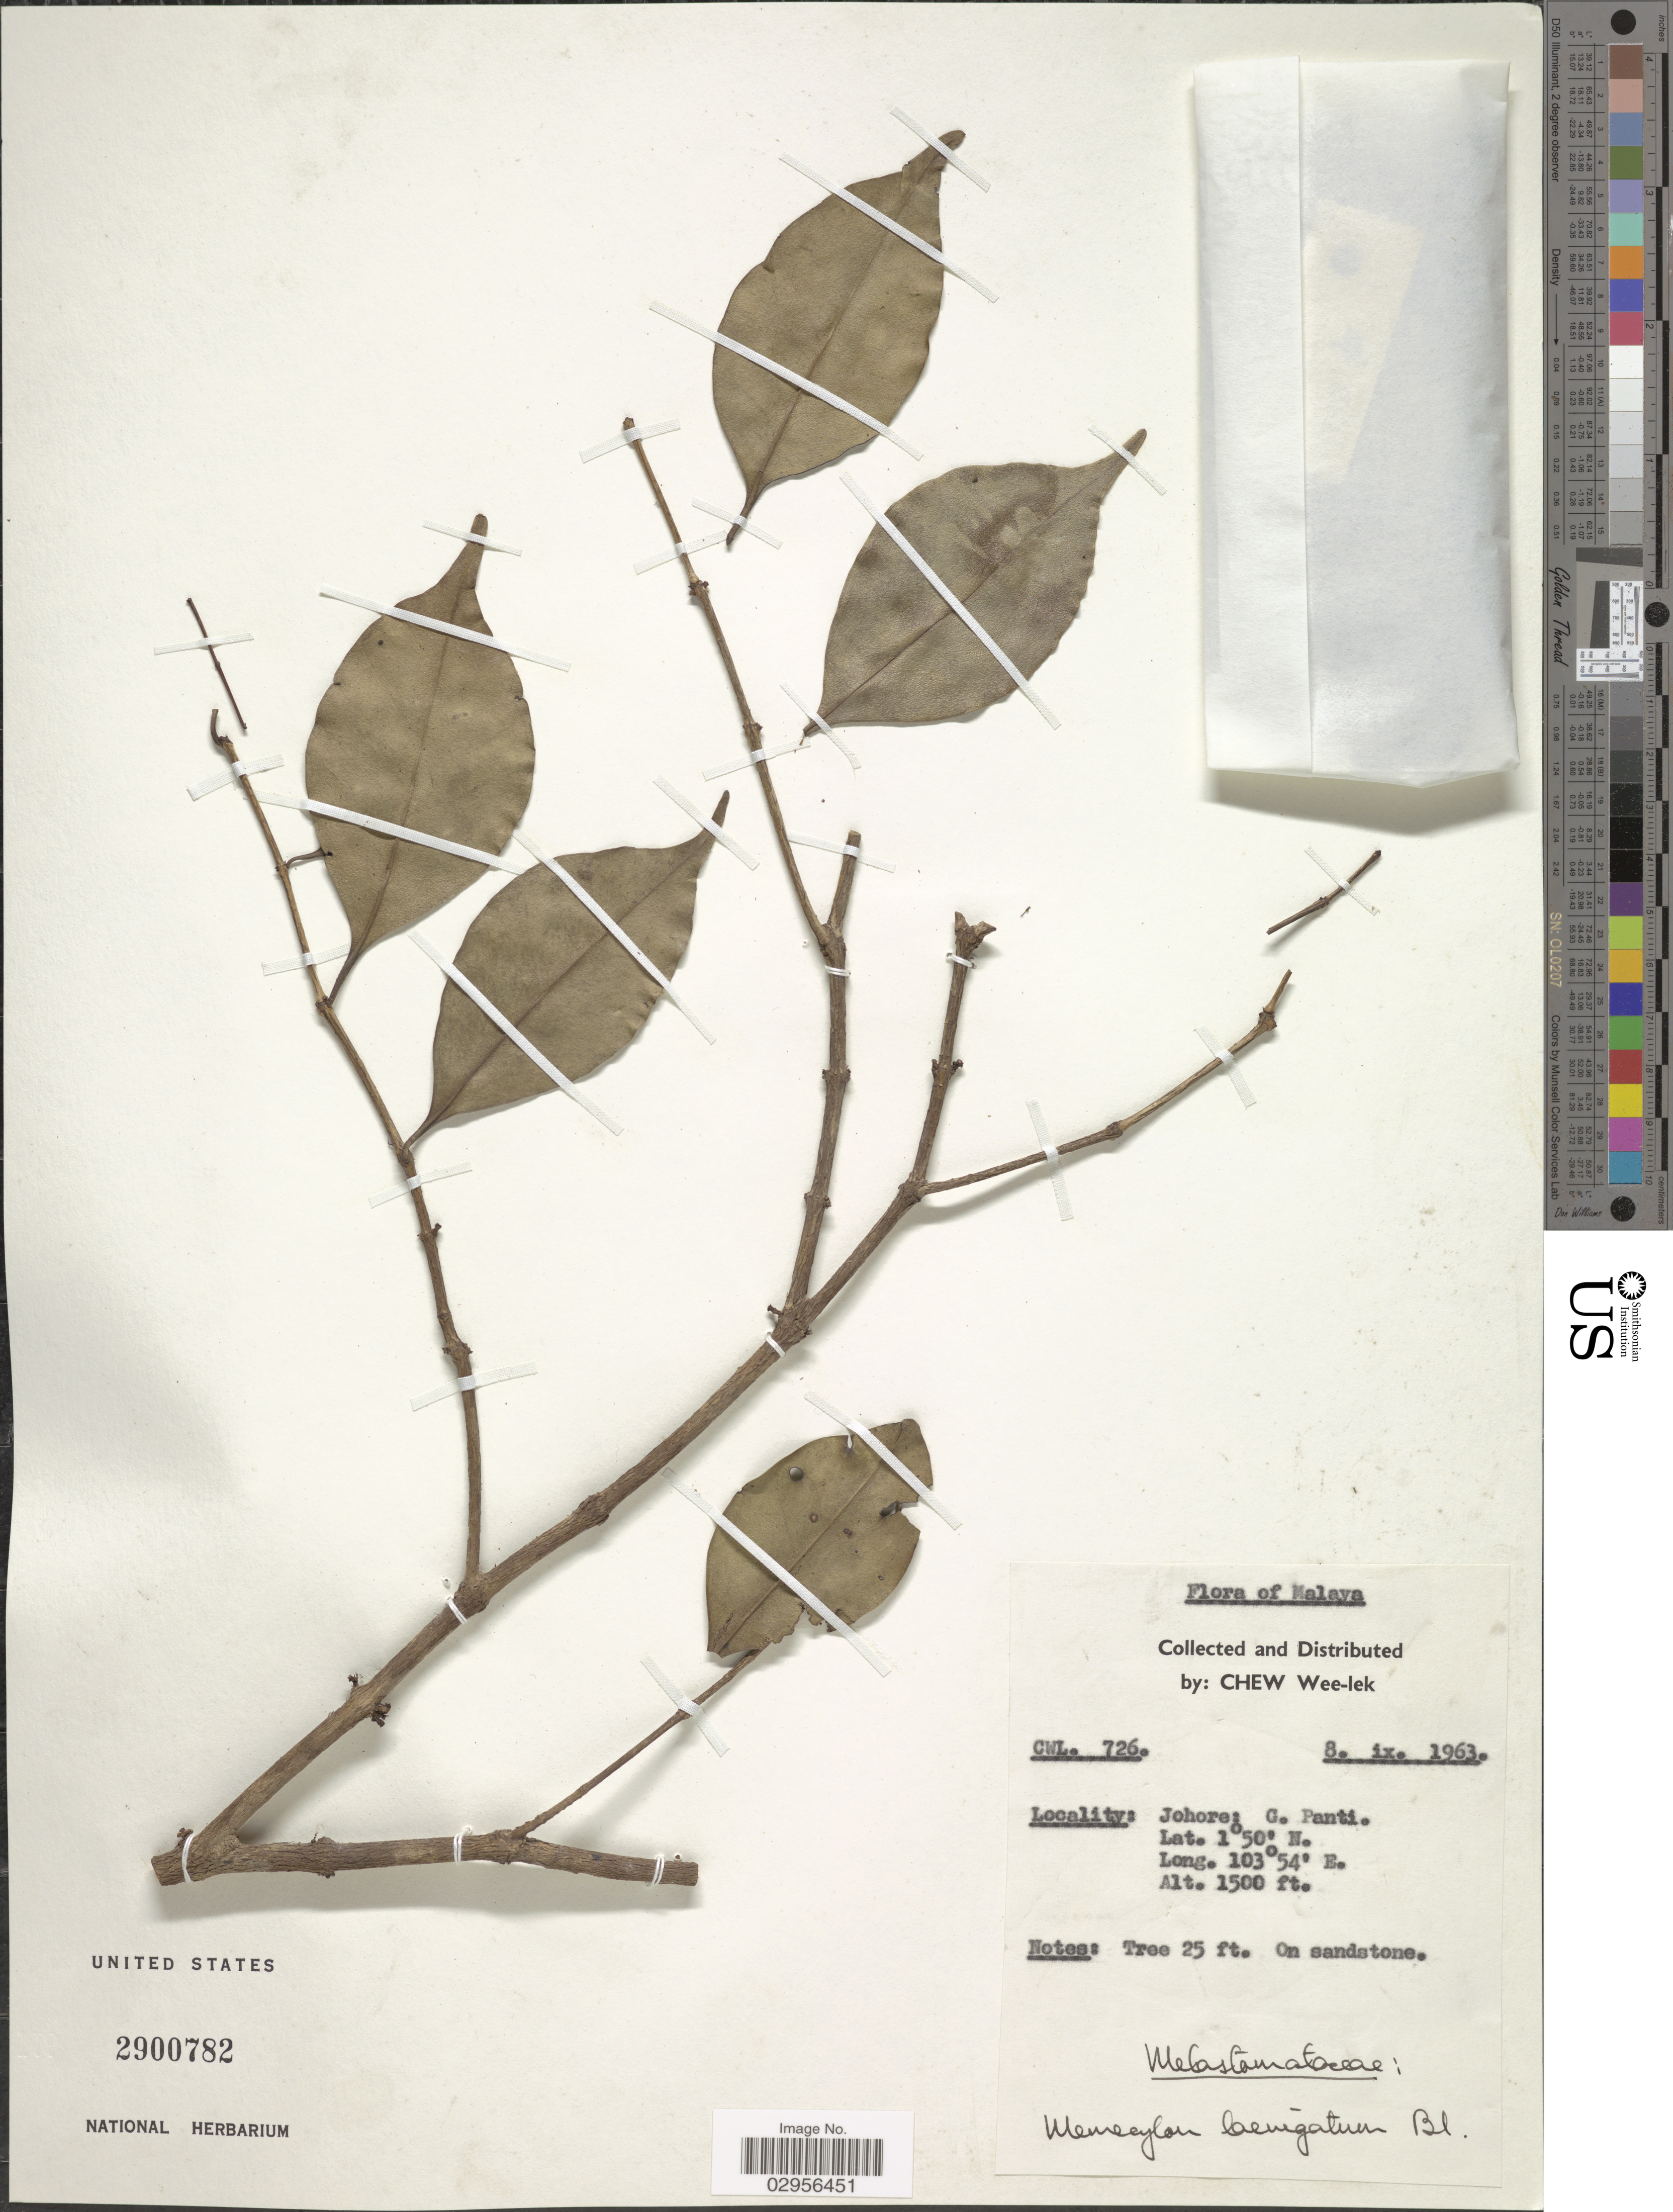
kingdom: Plantae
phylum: Tracheophyta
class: Magnoliopsida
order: Myrtales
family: Melastomataceae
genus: Memecylon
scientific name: Memecylon laevigatum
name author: Blume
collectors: W. Chew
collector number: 726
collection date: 1963-09-08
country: Malaysia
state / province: Johor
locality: Malaya, Johore: G. Panti.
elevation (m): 457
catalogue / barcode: US 2900782